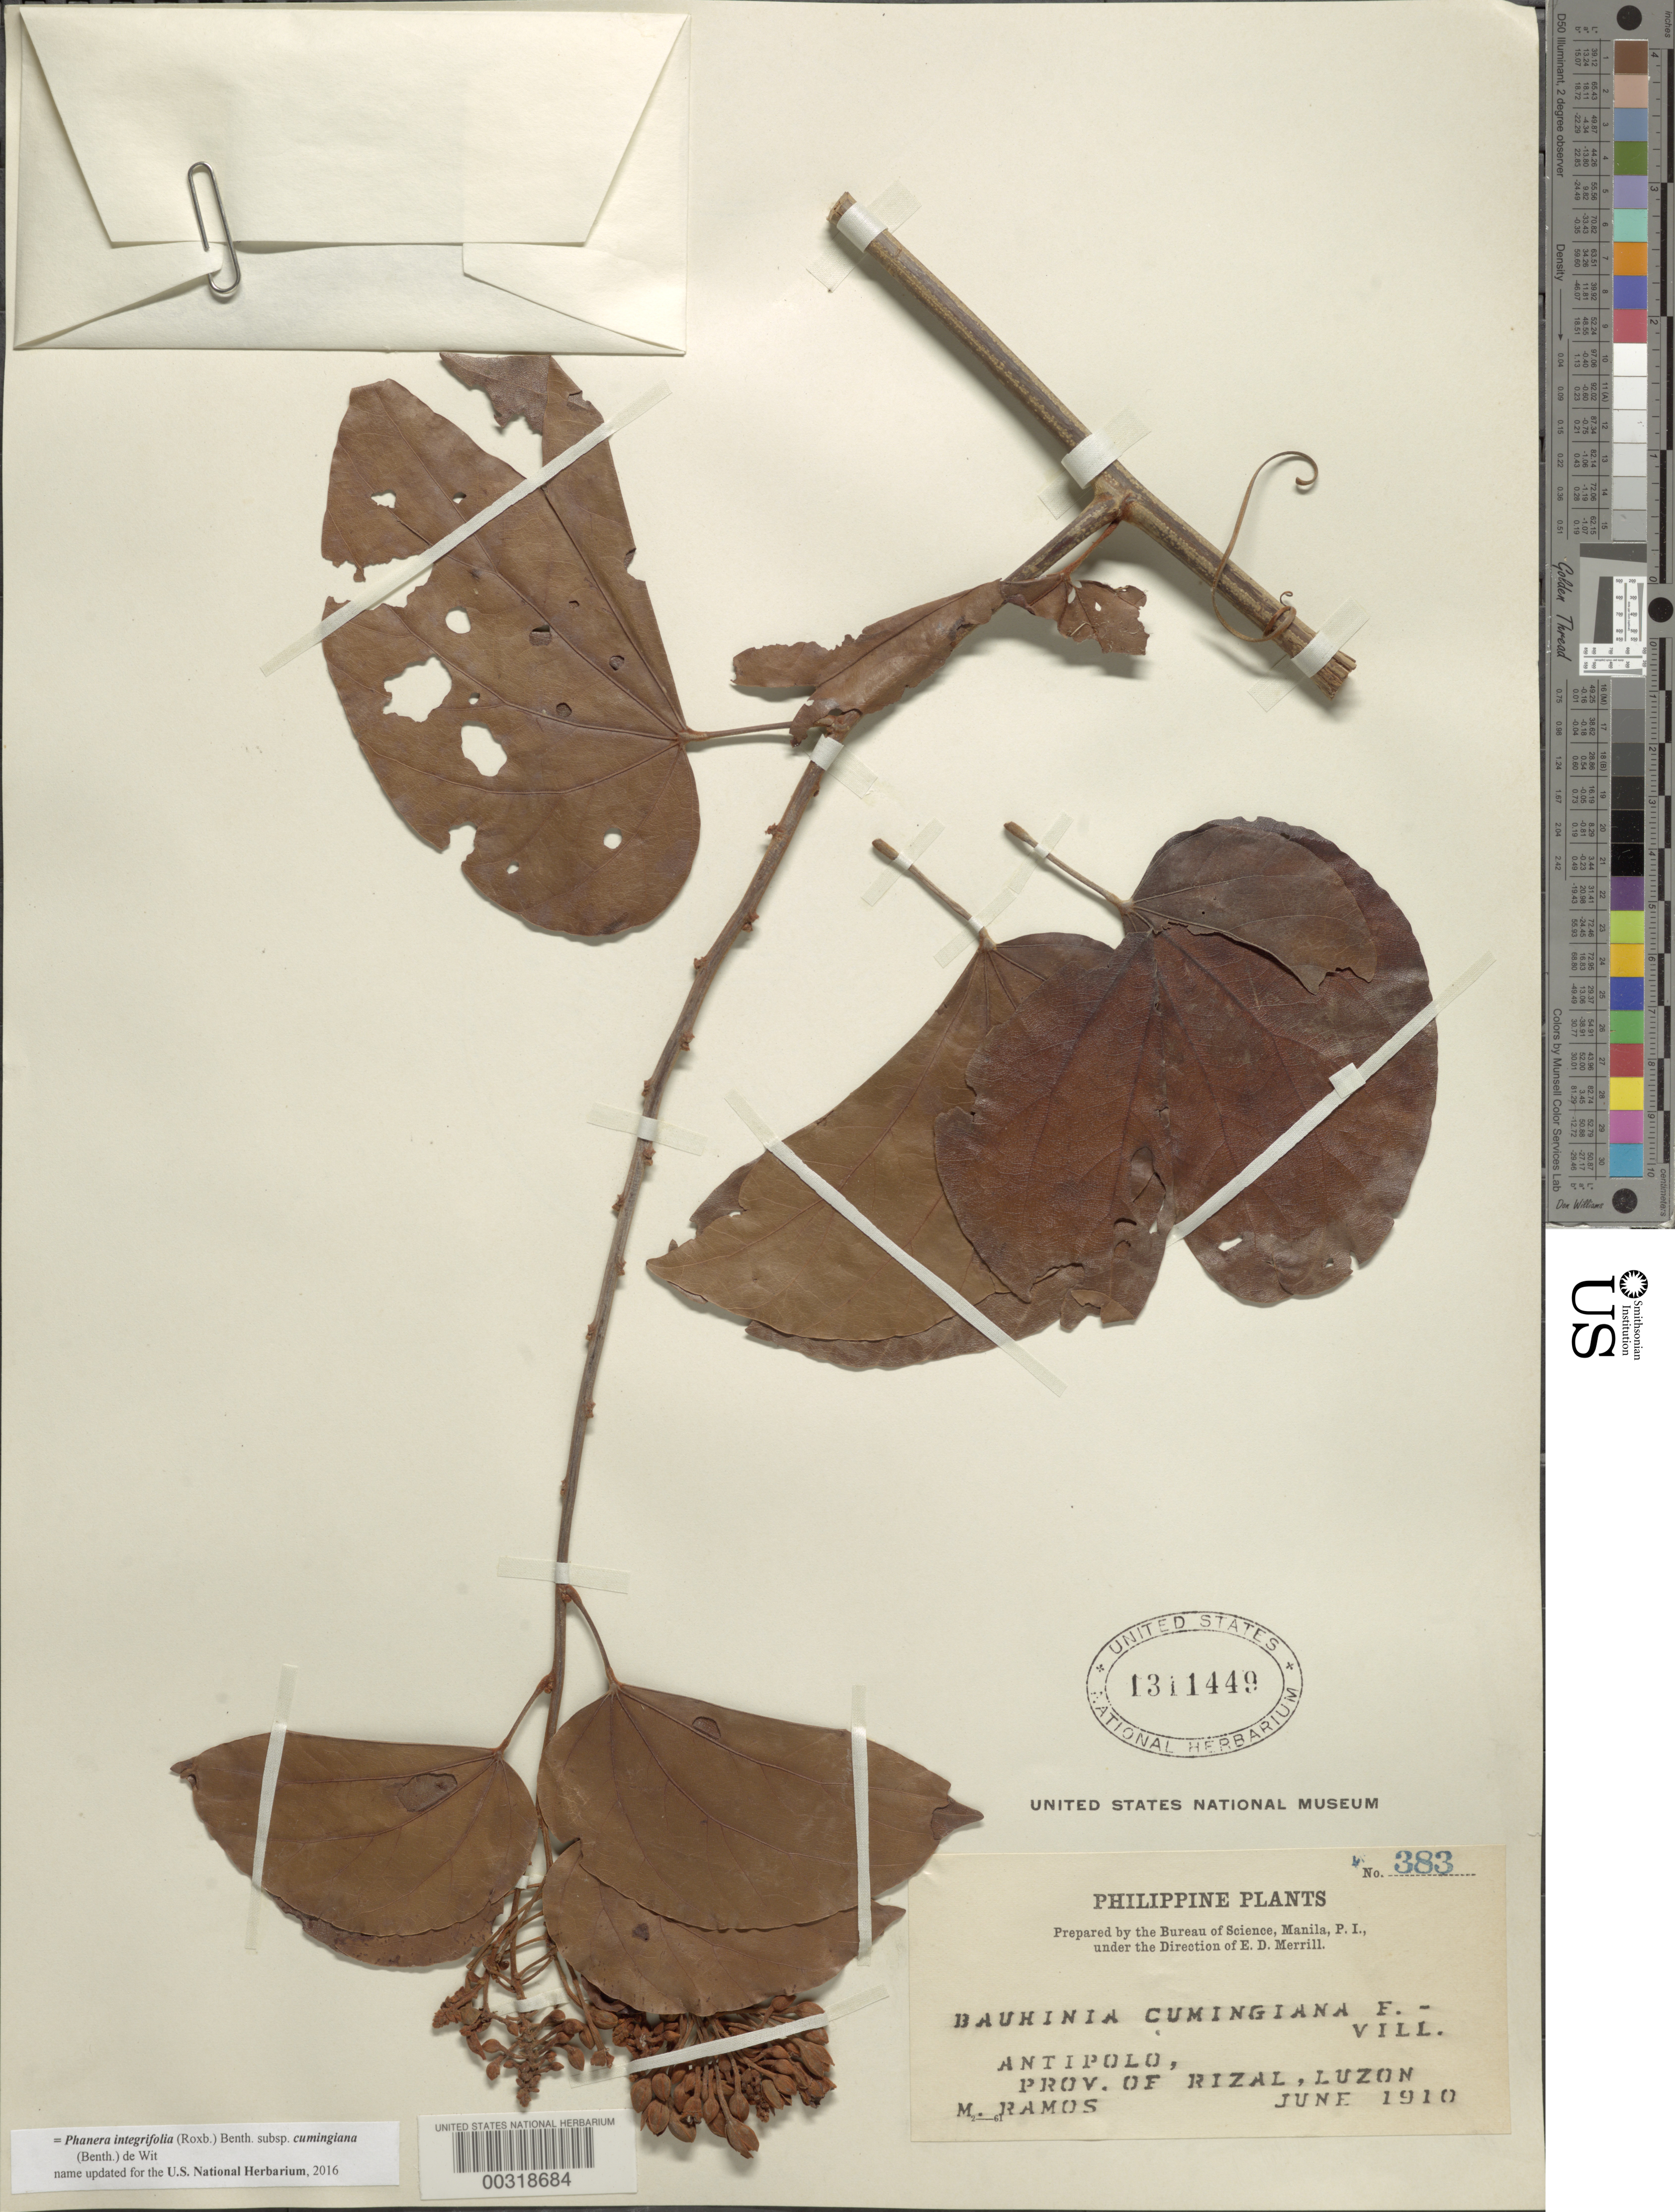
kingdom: Plantae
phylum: Tracheophyta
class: Magnoliopsida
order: Fabales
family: Fabaceae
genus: Phanera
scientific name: Phanera integrifolia subsp. cumingiana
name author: (Benth.) de Wit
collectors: M. Ramos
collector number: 383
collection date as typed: Jun 1910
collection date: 1910-06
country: Philippines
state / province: Calabarzon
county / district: Rizal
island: Luzon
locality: Antipolo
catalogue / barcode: US 1311449